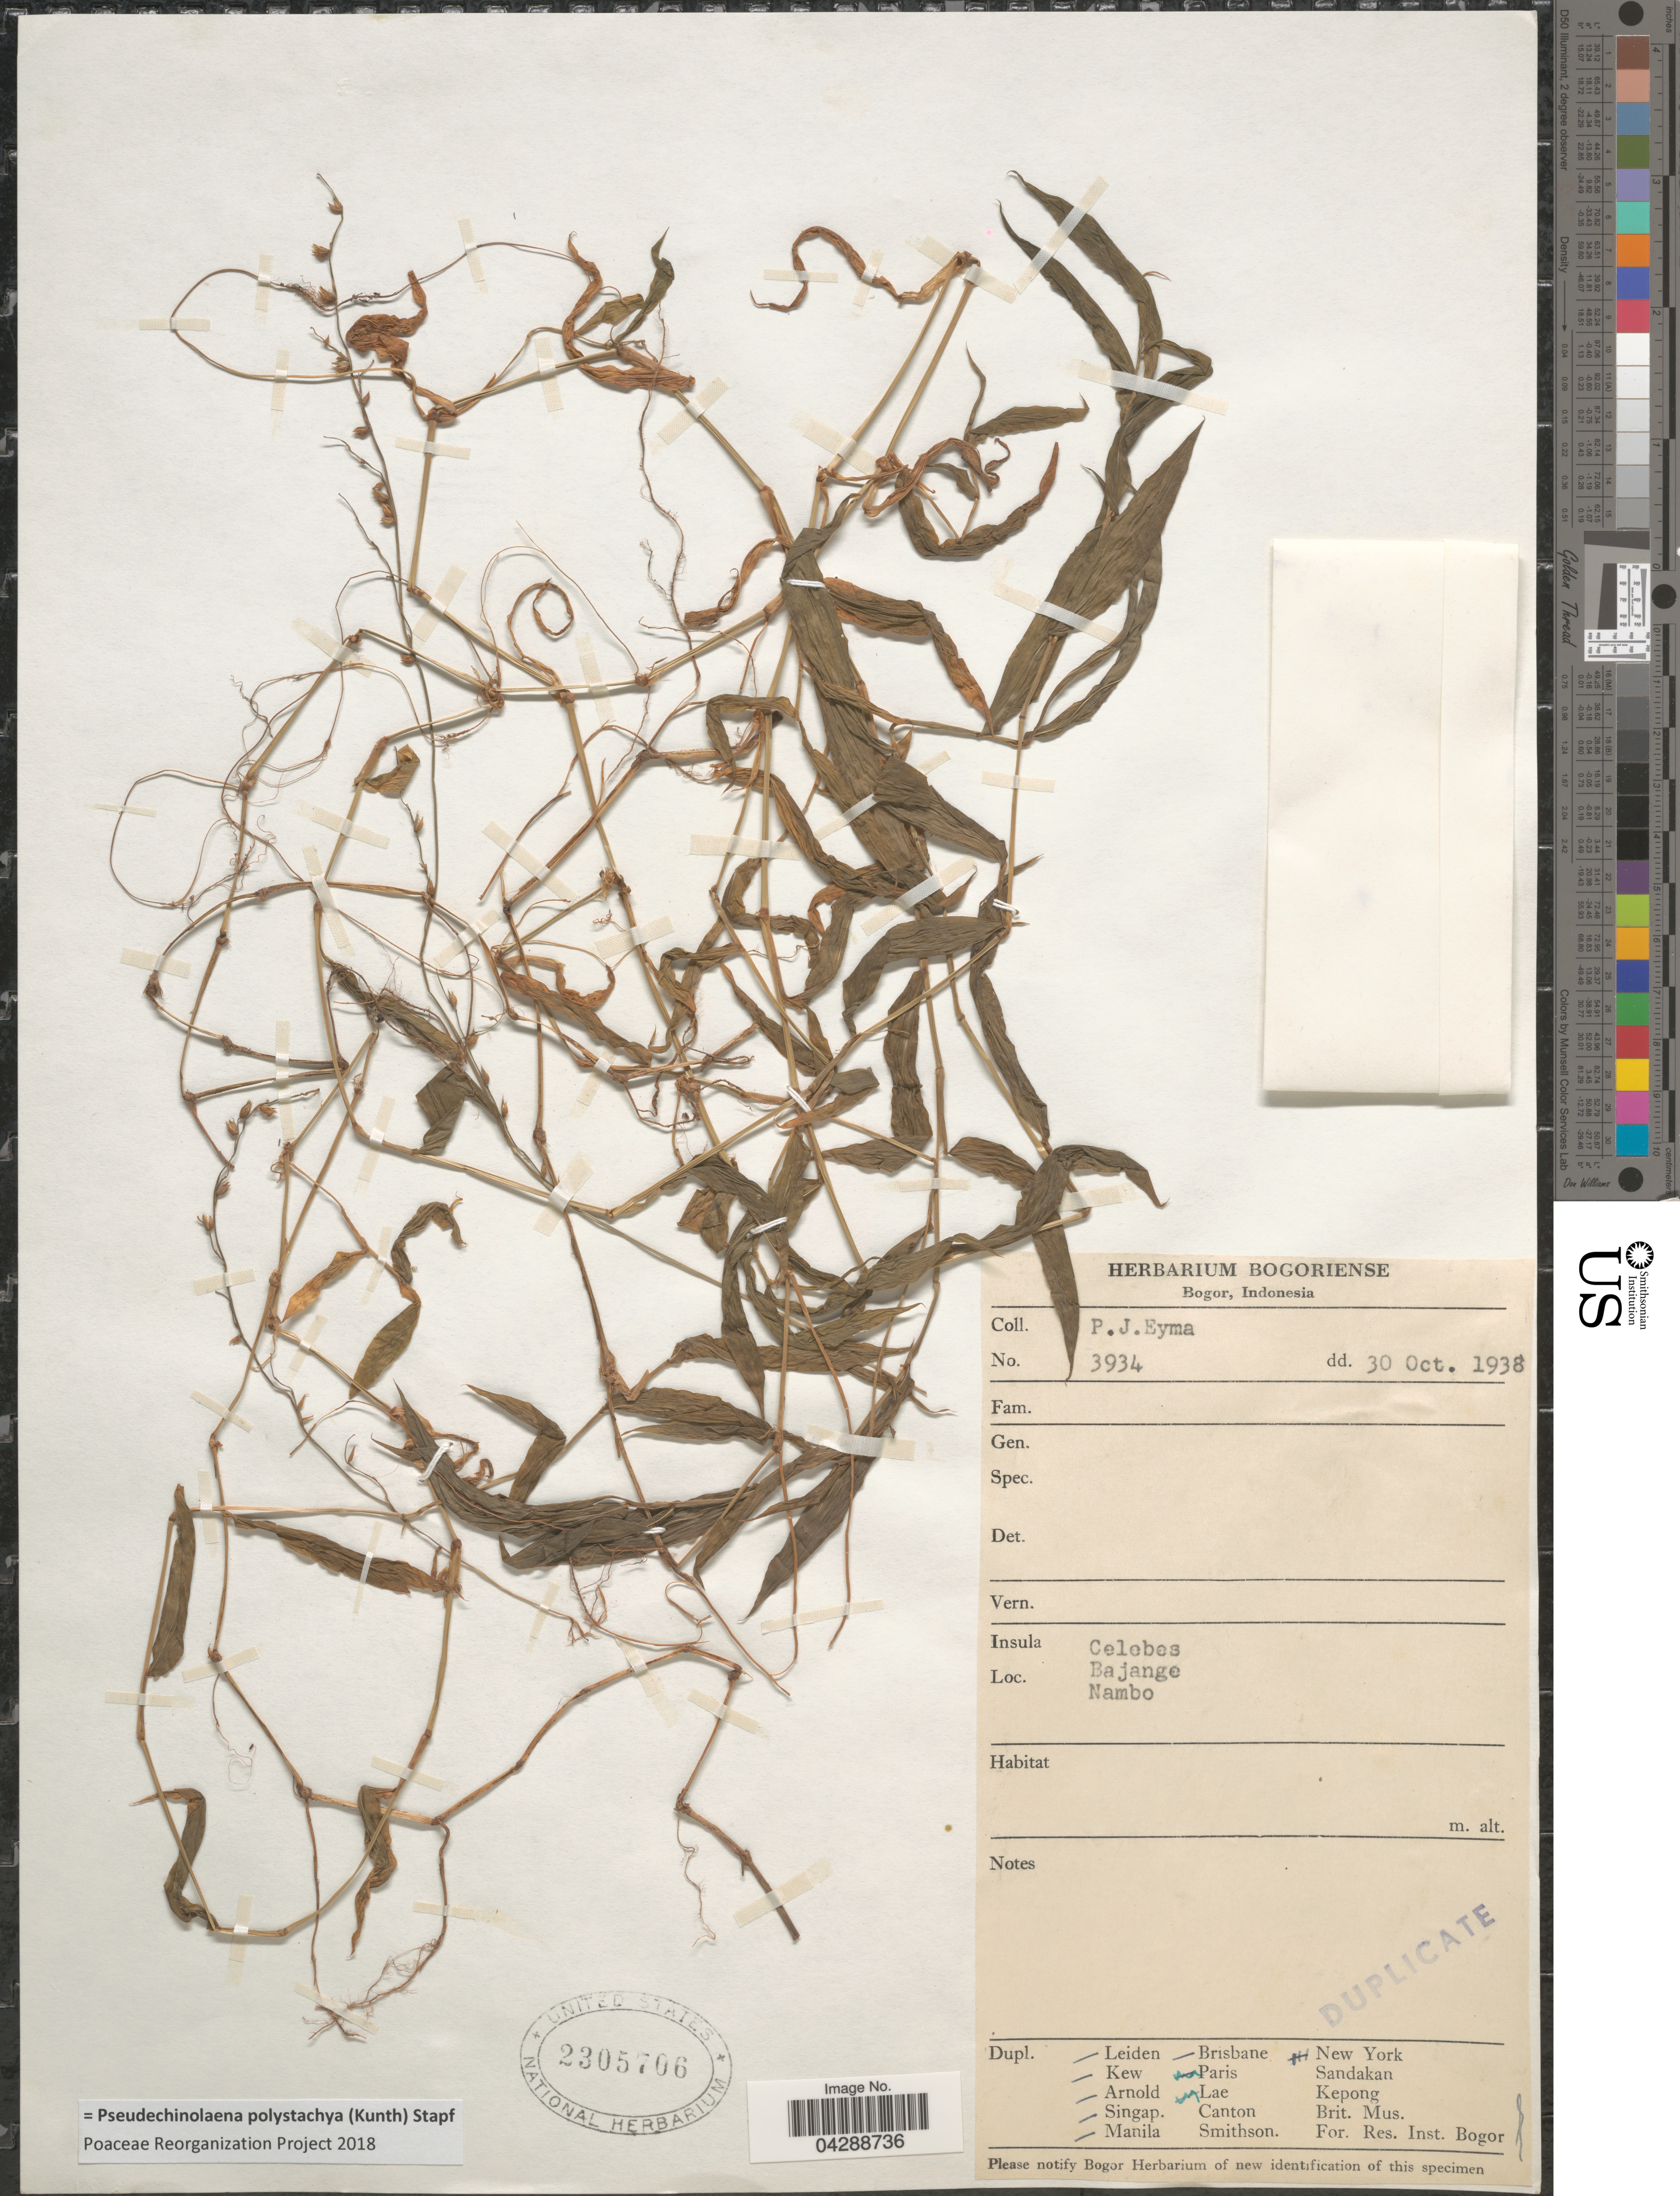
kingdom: Plantae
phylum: Tracheophyta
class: Liliopsida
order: Poales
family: Poaceae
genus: Pseudechinolaena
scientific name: Pseudechinolaena polystachya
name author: (Kunth) Stapf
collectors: P. J. Eyma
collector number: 3934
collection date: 1938-10-30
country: Indonesia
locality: Insula Celebes. Bajange. Nambo.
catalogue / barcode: US 2305706